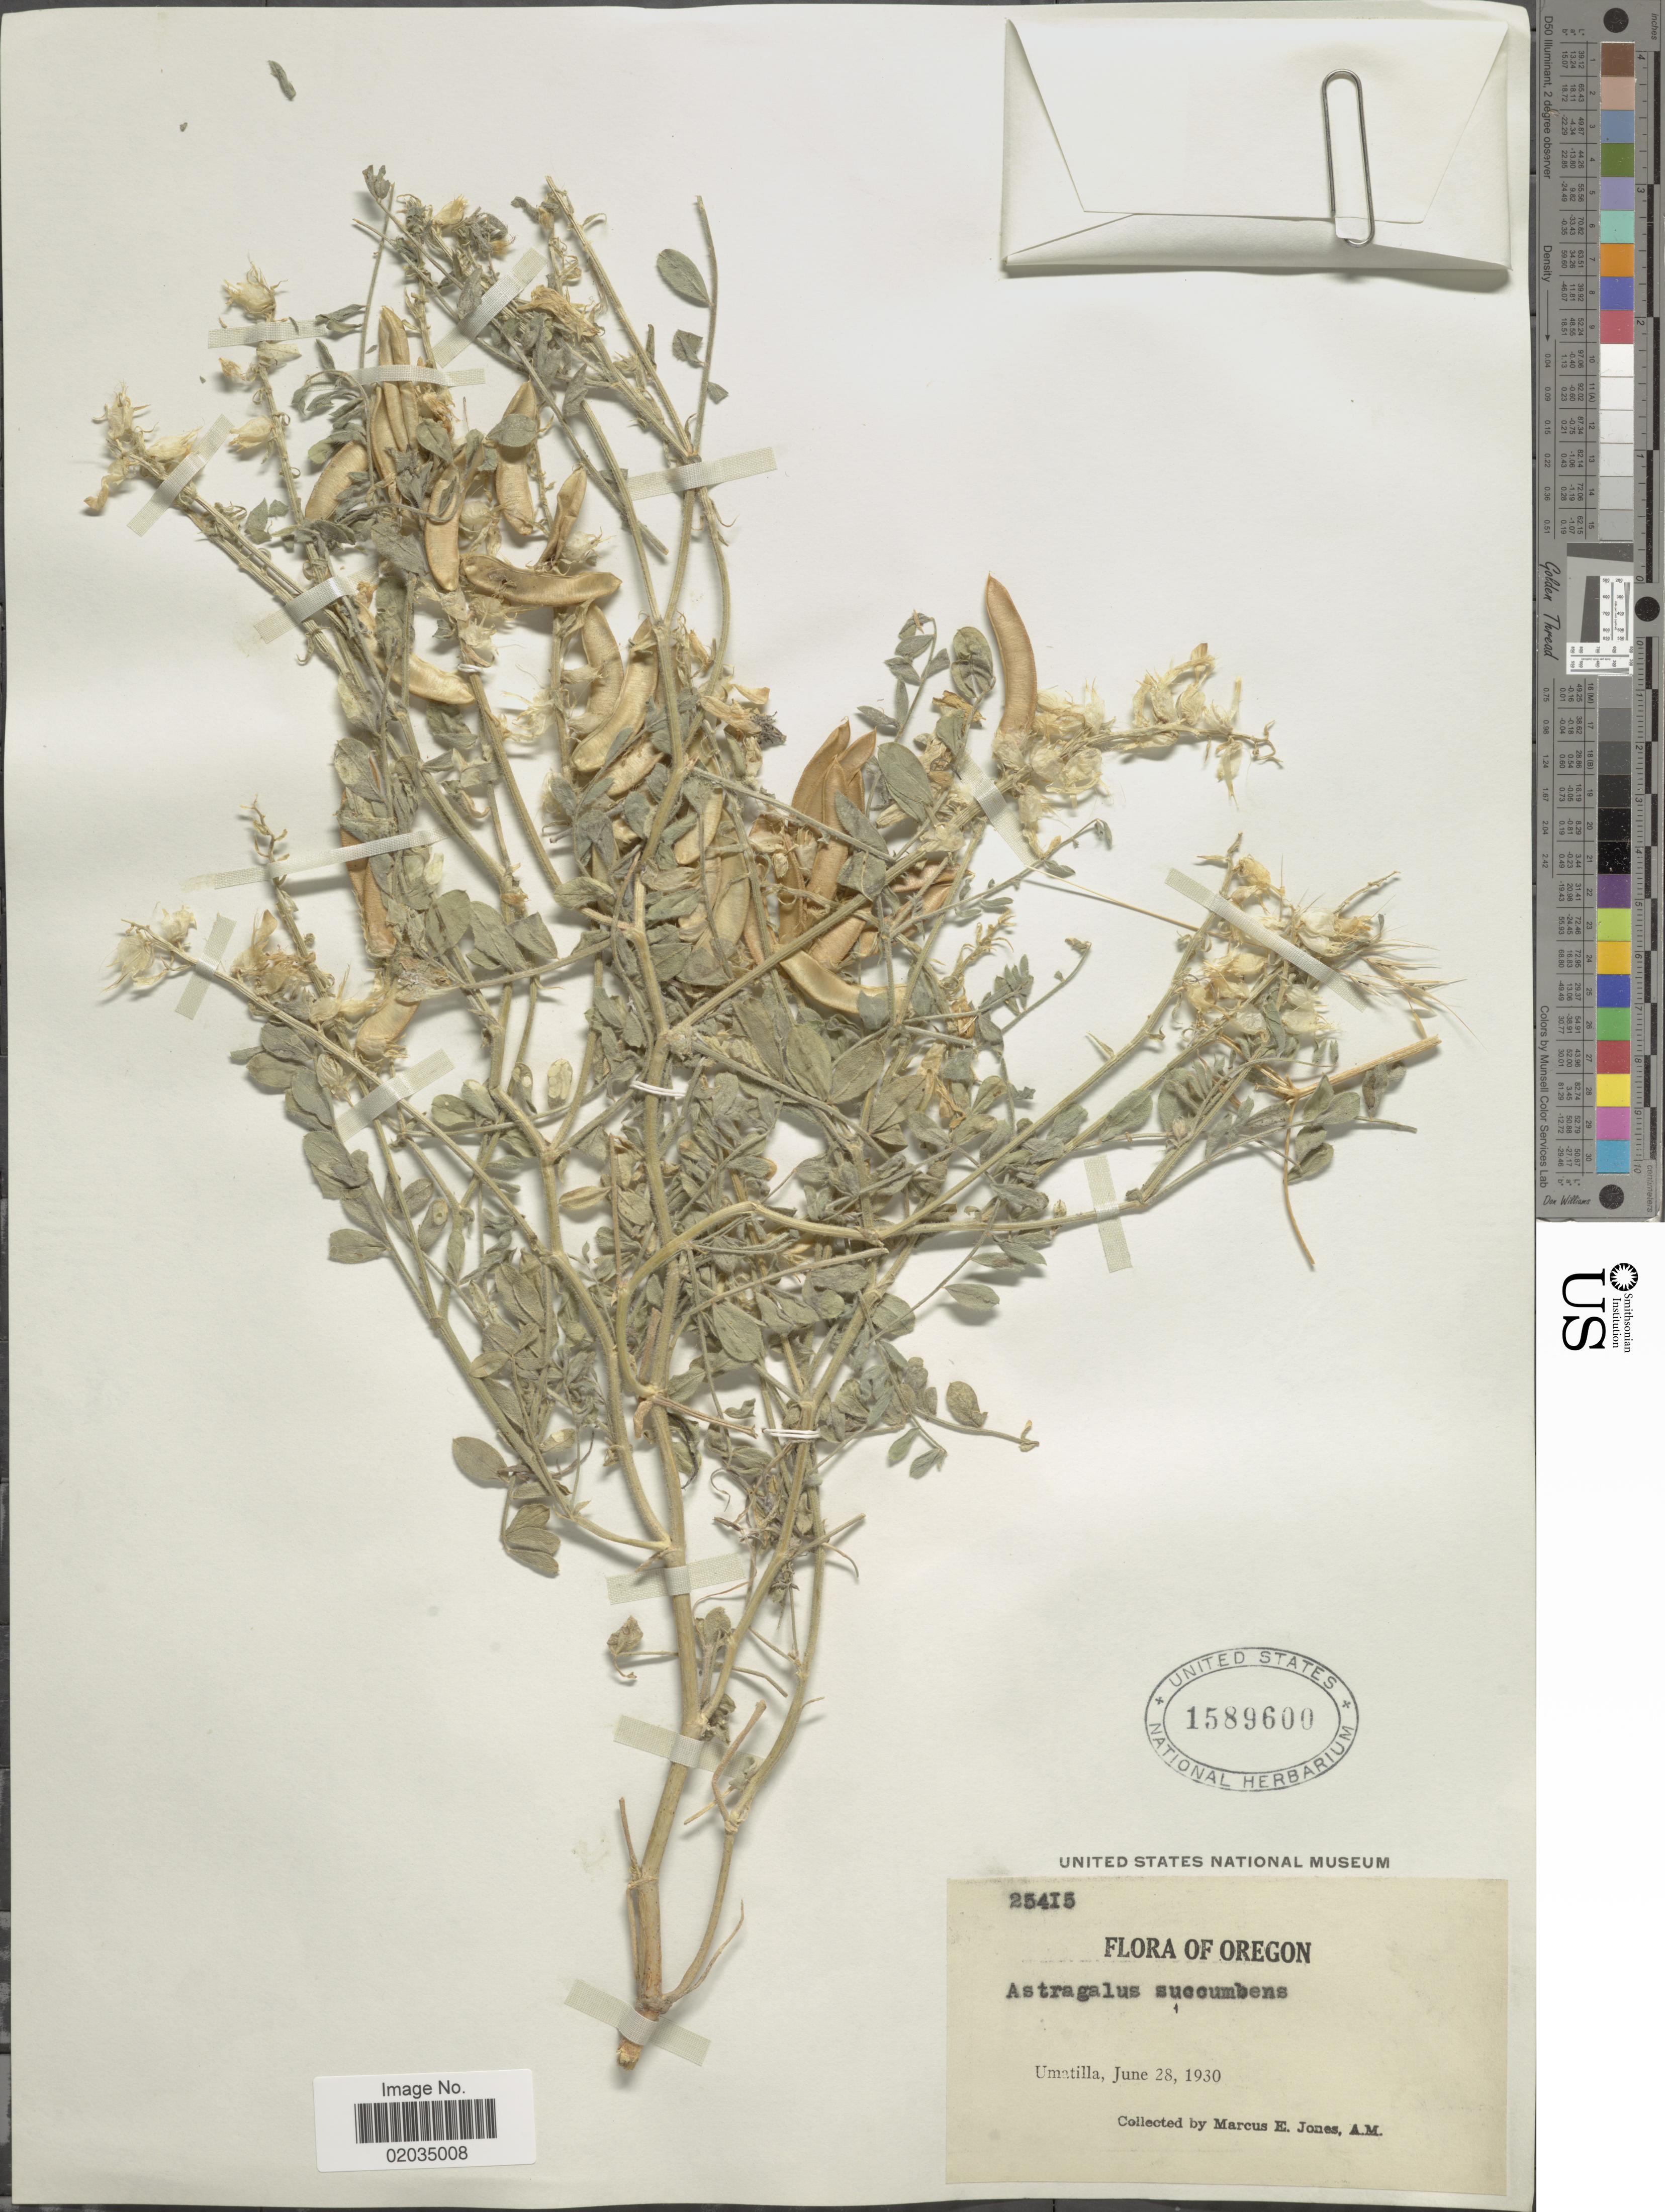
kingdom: Plantae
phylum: Tracheophyta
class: Magnoliopsida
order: Fabales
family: Fabaceae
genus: Astragalus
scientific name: Astragalus succumbens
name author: Hook.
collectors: M. E. Jones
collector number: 25415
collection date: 1930-06-28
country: United States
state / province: Oregon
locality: Umatilla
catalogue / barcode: US 1589600